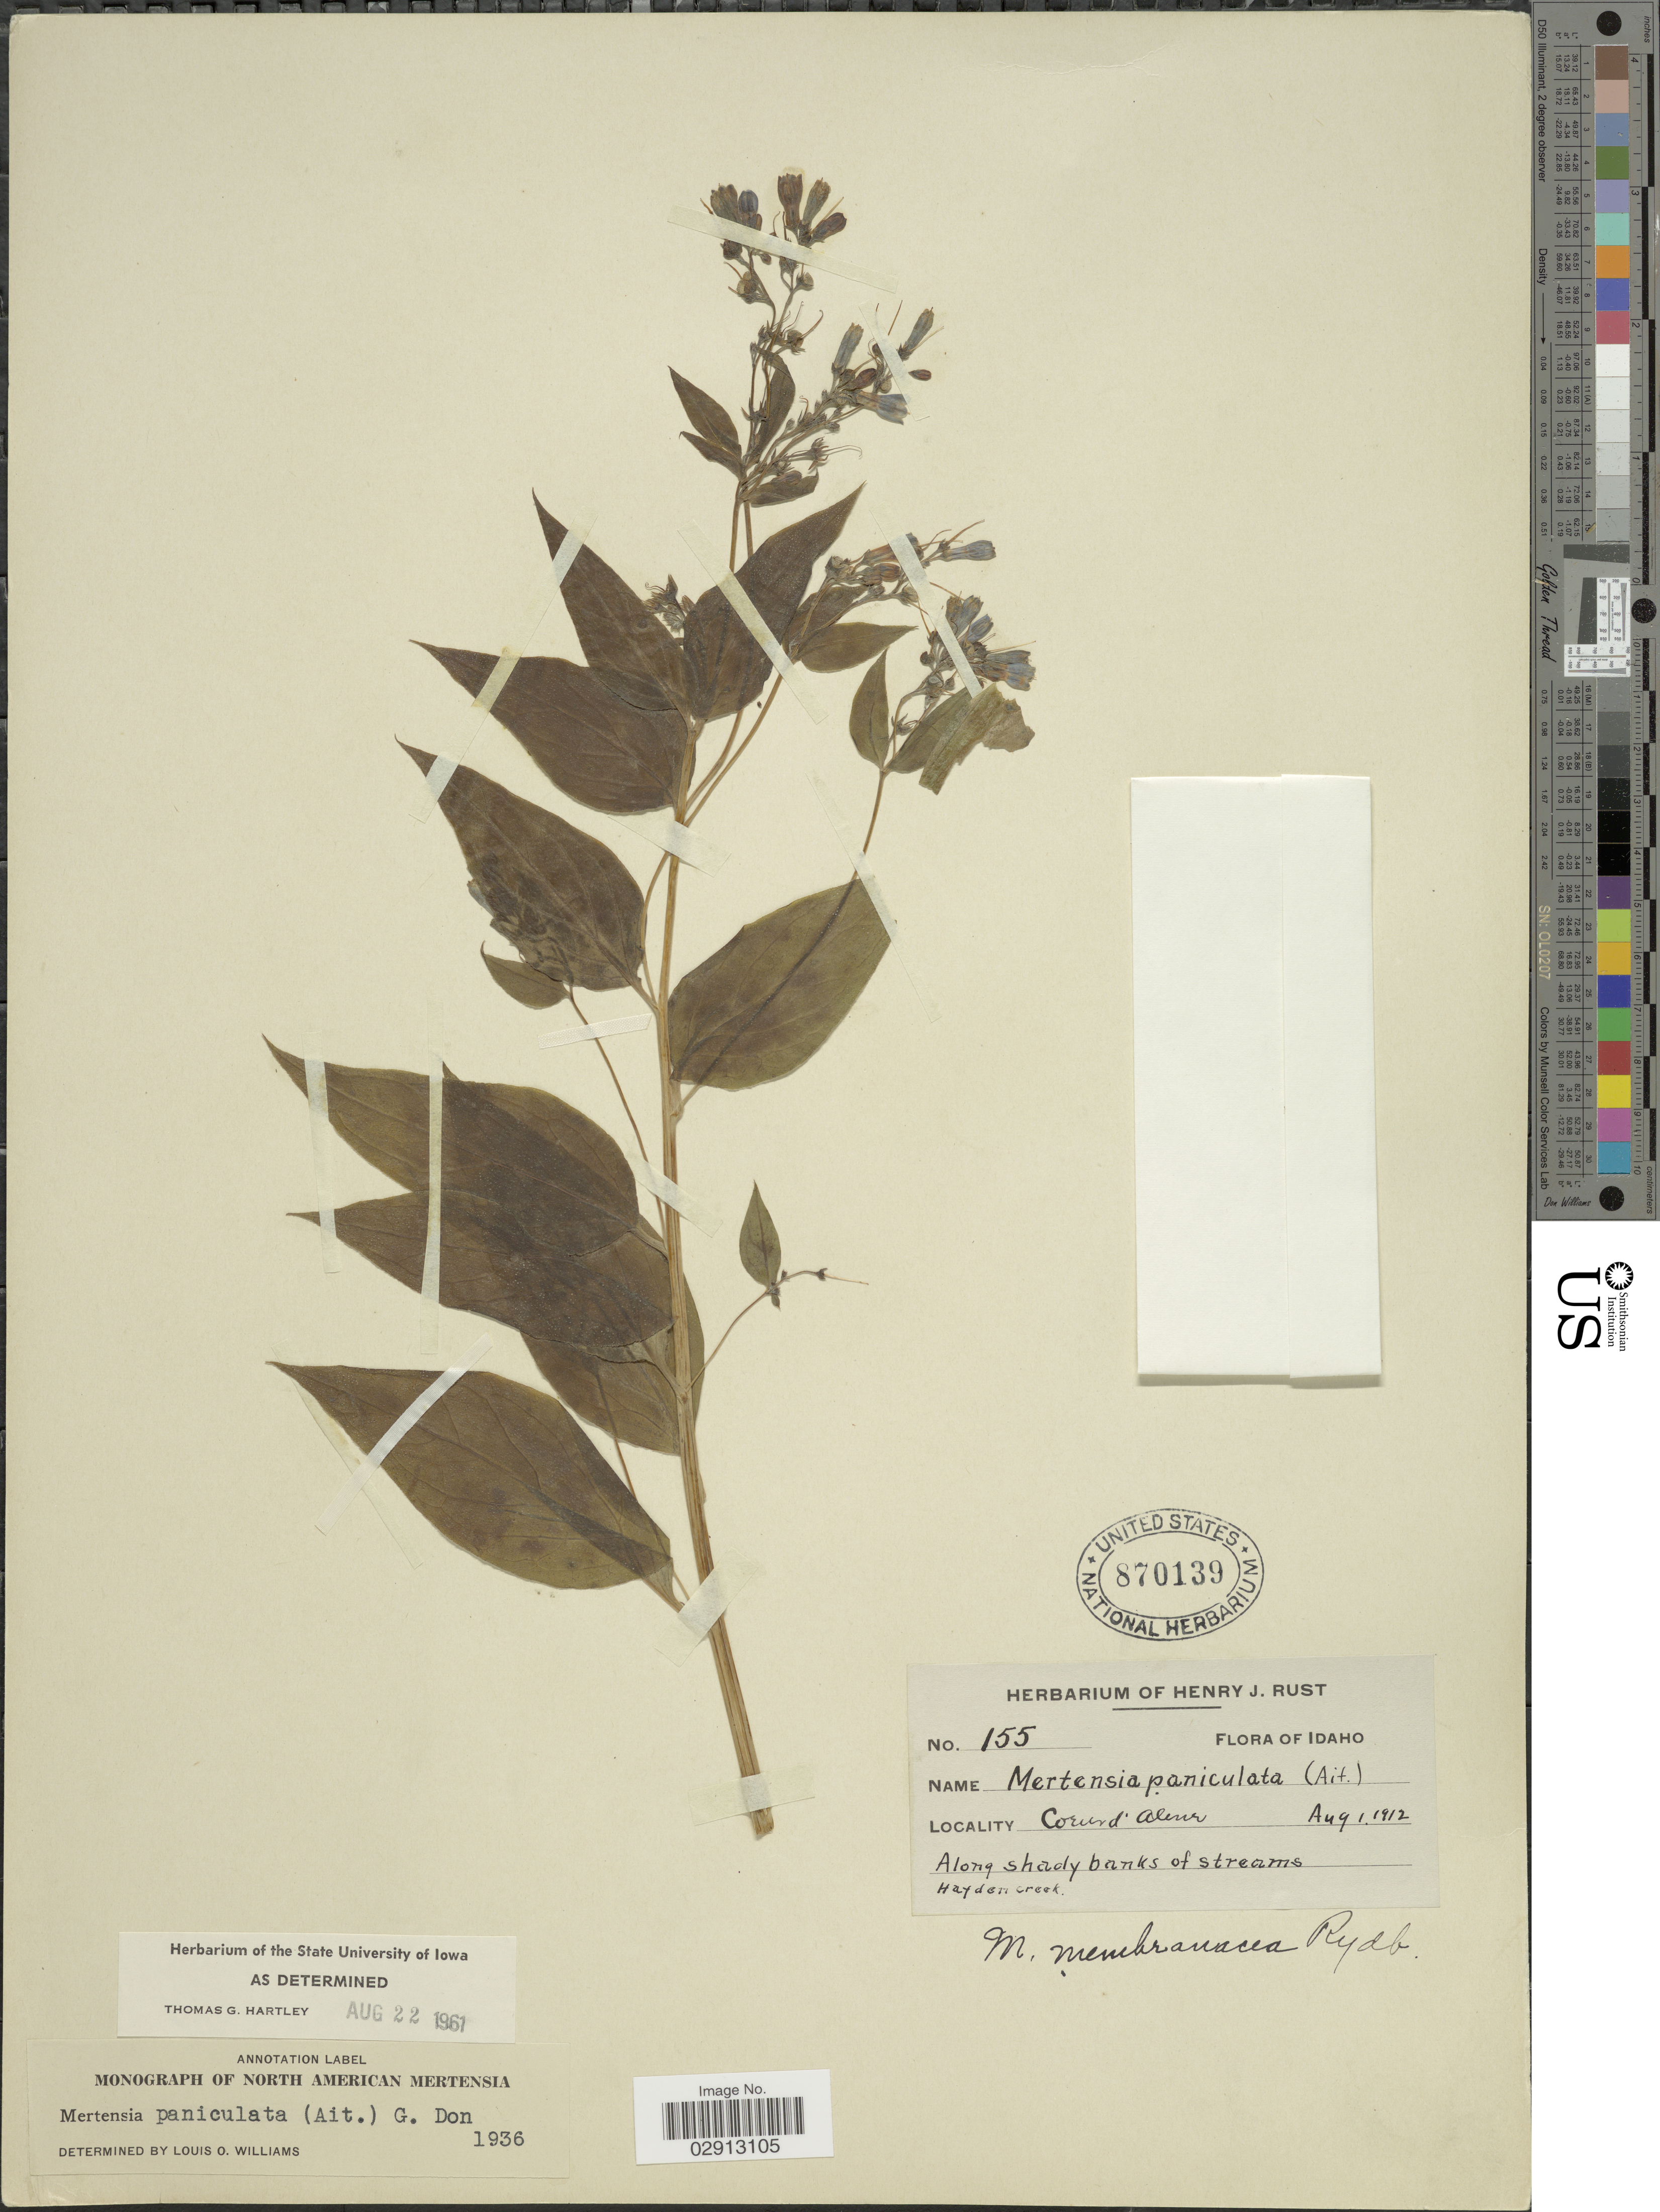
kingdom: Plantae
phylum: Tracheophyta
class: Magnoliopsida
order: Boraginales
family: Boraginaceae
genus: Mertensia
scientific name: Mertensia paniculata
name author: (Aiton) G. Don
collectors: ex herb. Henry J. Rust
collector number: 155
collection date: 1912-08-01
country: United States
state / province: Idaho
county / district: Kootenai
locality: Coeur d'Alene. Along shady banks of streams Hayden Creek.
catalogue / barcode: US 870139